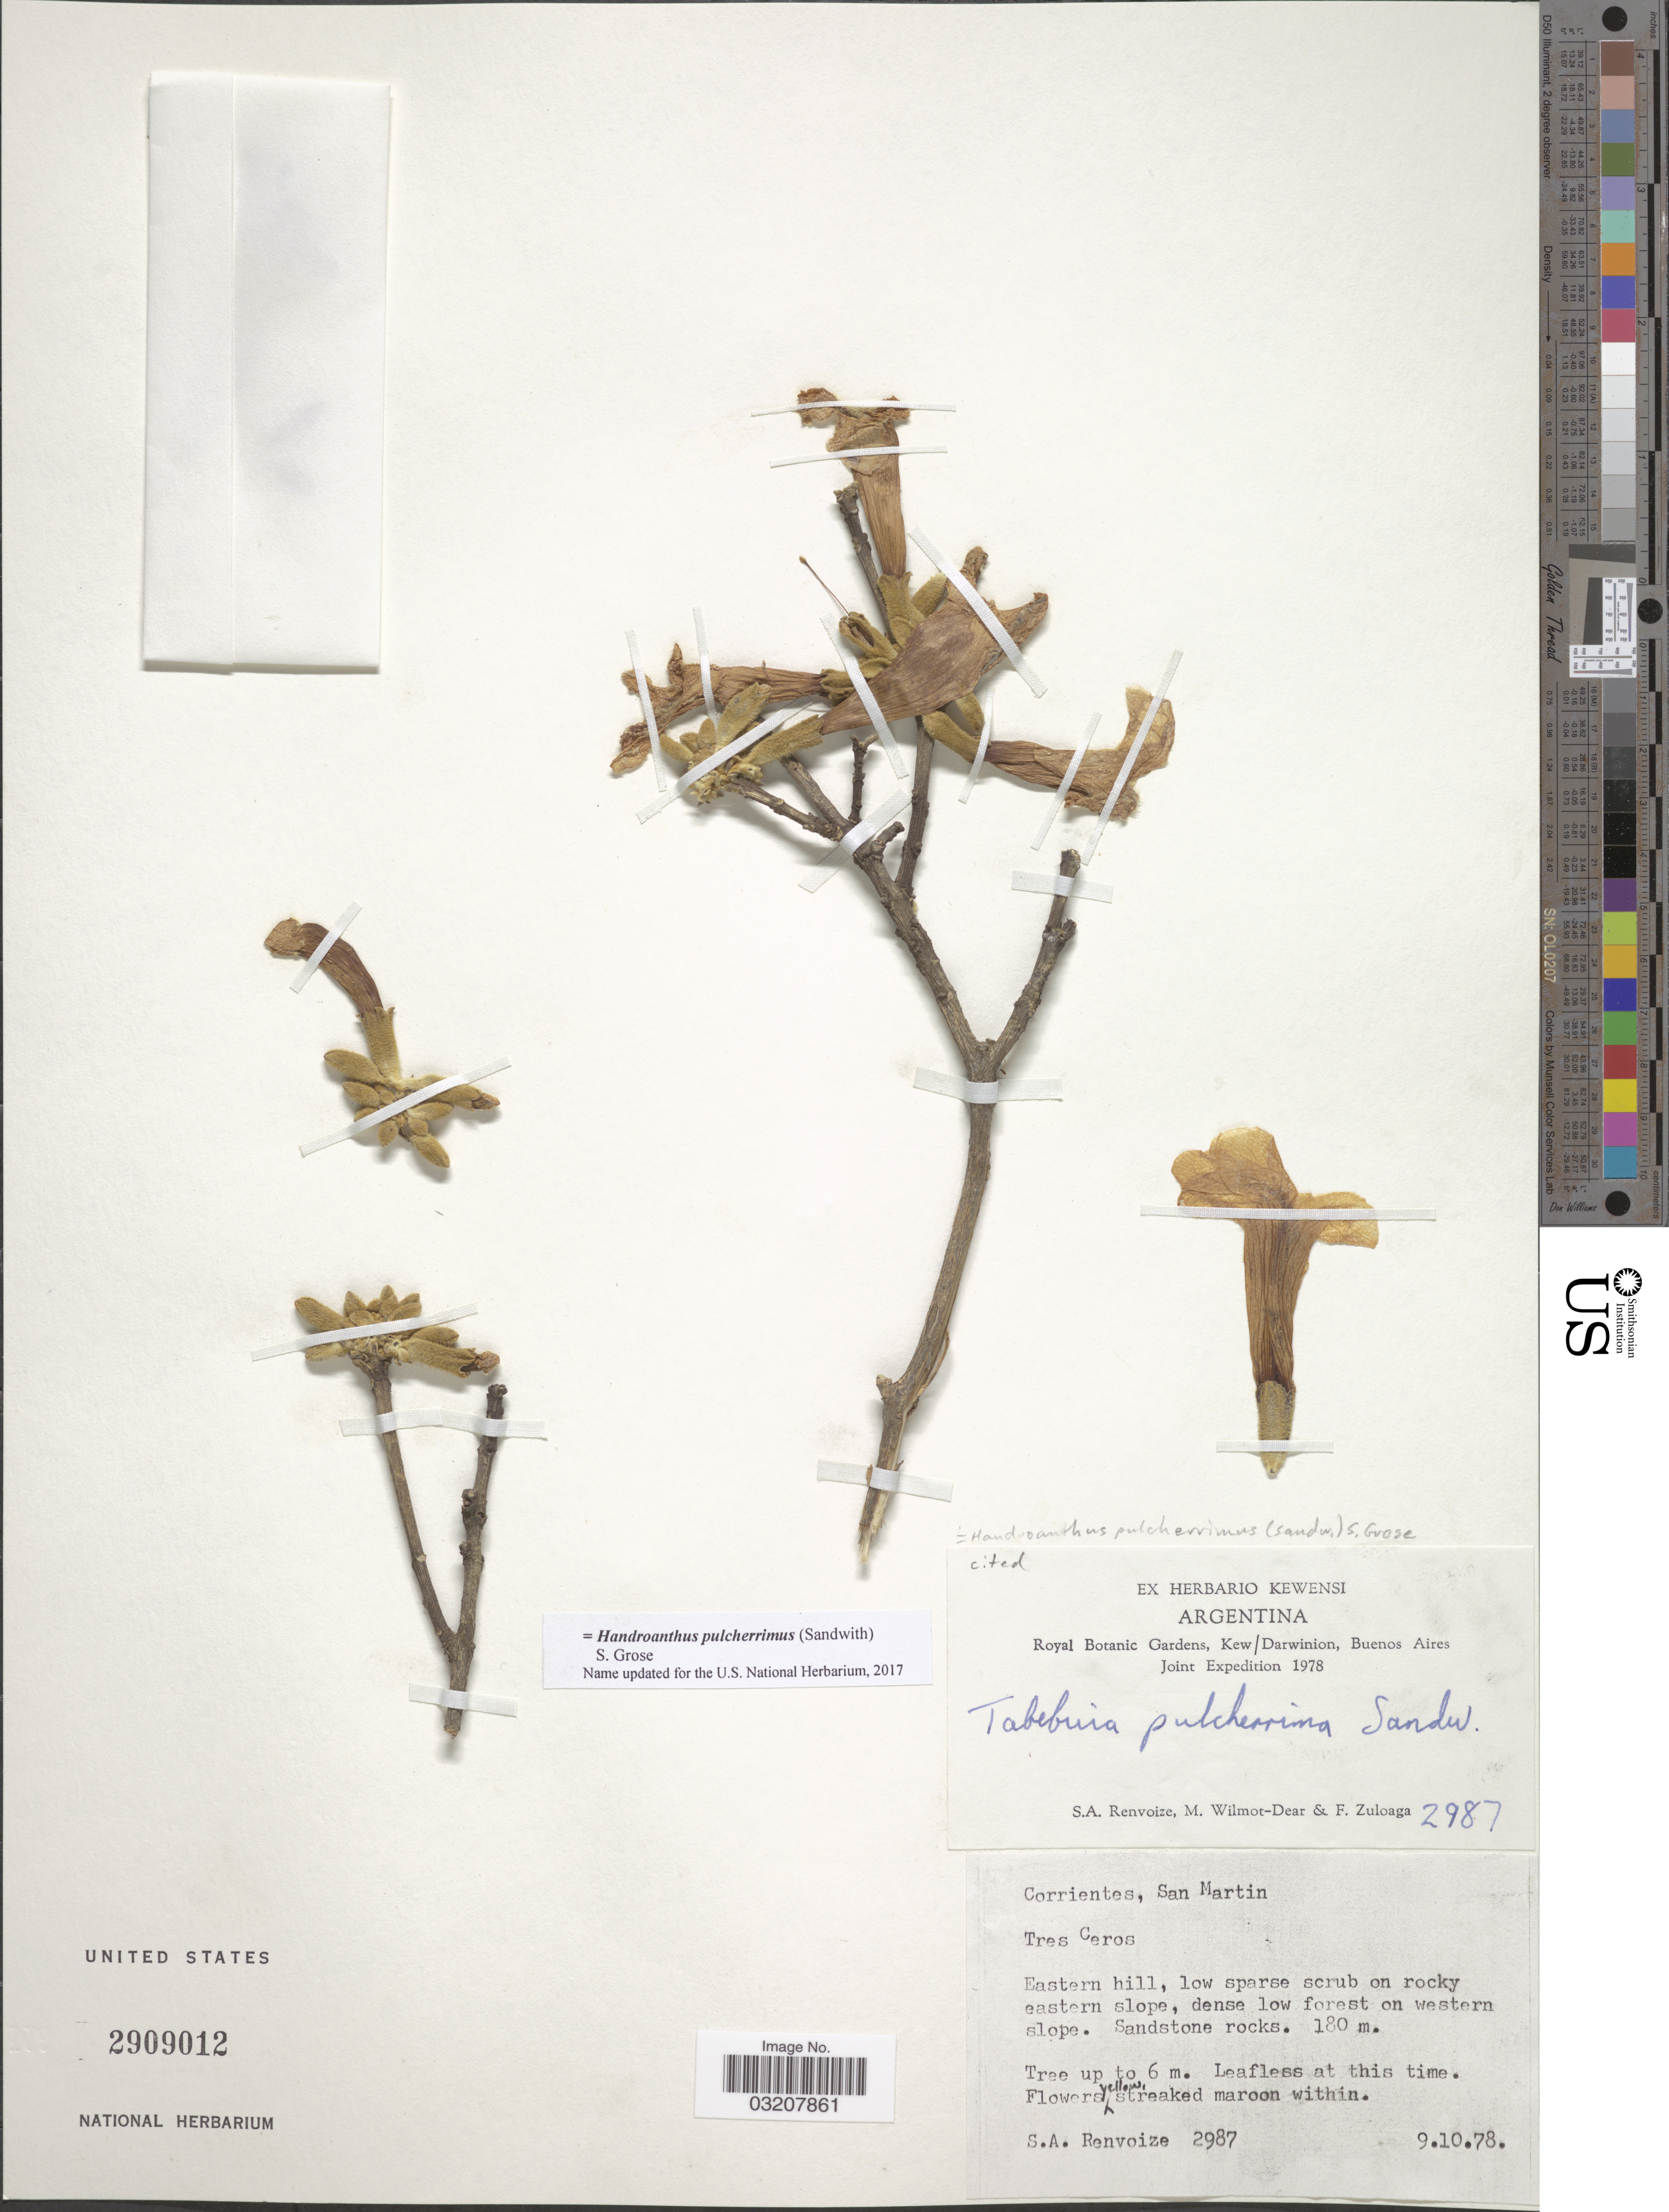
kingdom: Plantae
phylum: Tracheophyta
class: Magnoliopsida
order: Lamiales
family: Bignoniaceae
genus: Handroanthus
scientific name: Handroanthus pulcherrimus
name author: (Sandwith) S.O. Grose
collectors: S. A. Renvoize, M. Wilmot-Dear & F. Zuloaga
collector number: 2987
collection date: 1978-10-09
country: Argentina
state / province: Corrientes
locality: San Martin. Eastern hill.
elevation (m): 180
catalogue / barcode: US 2909012